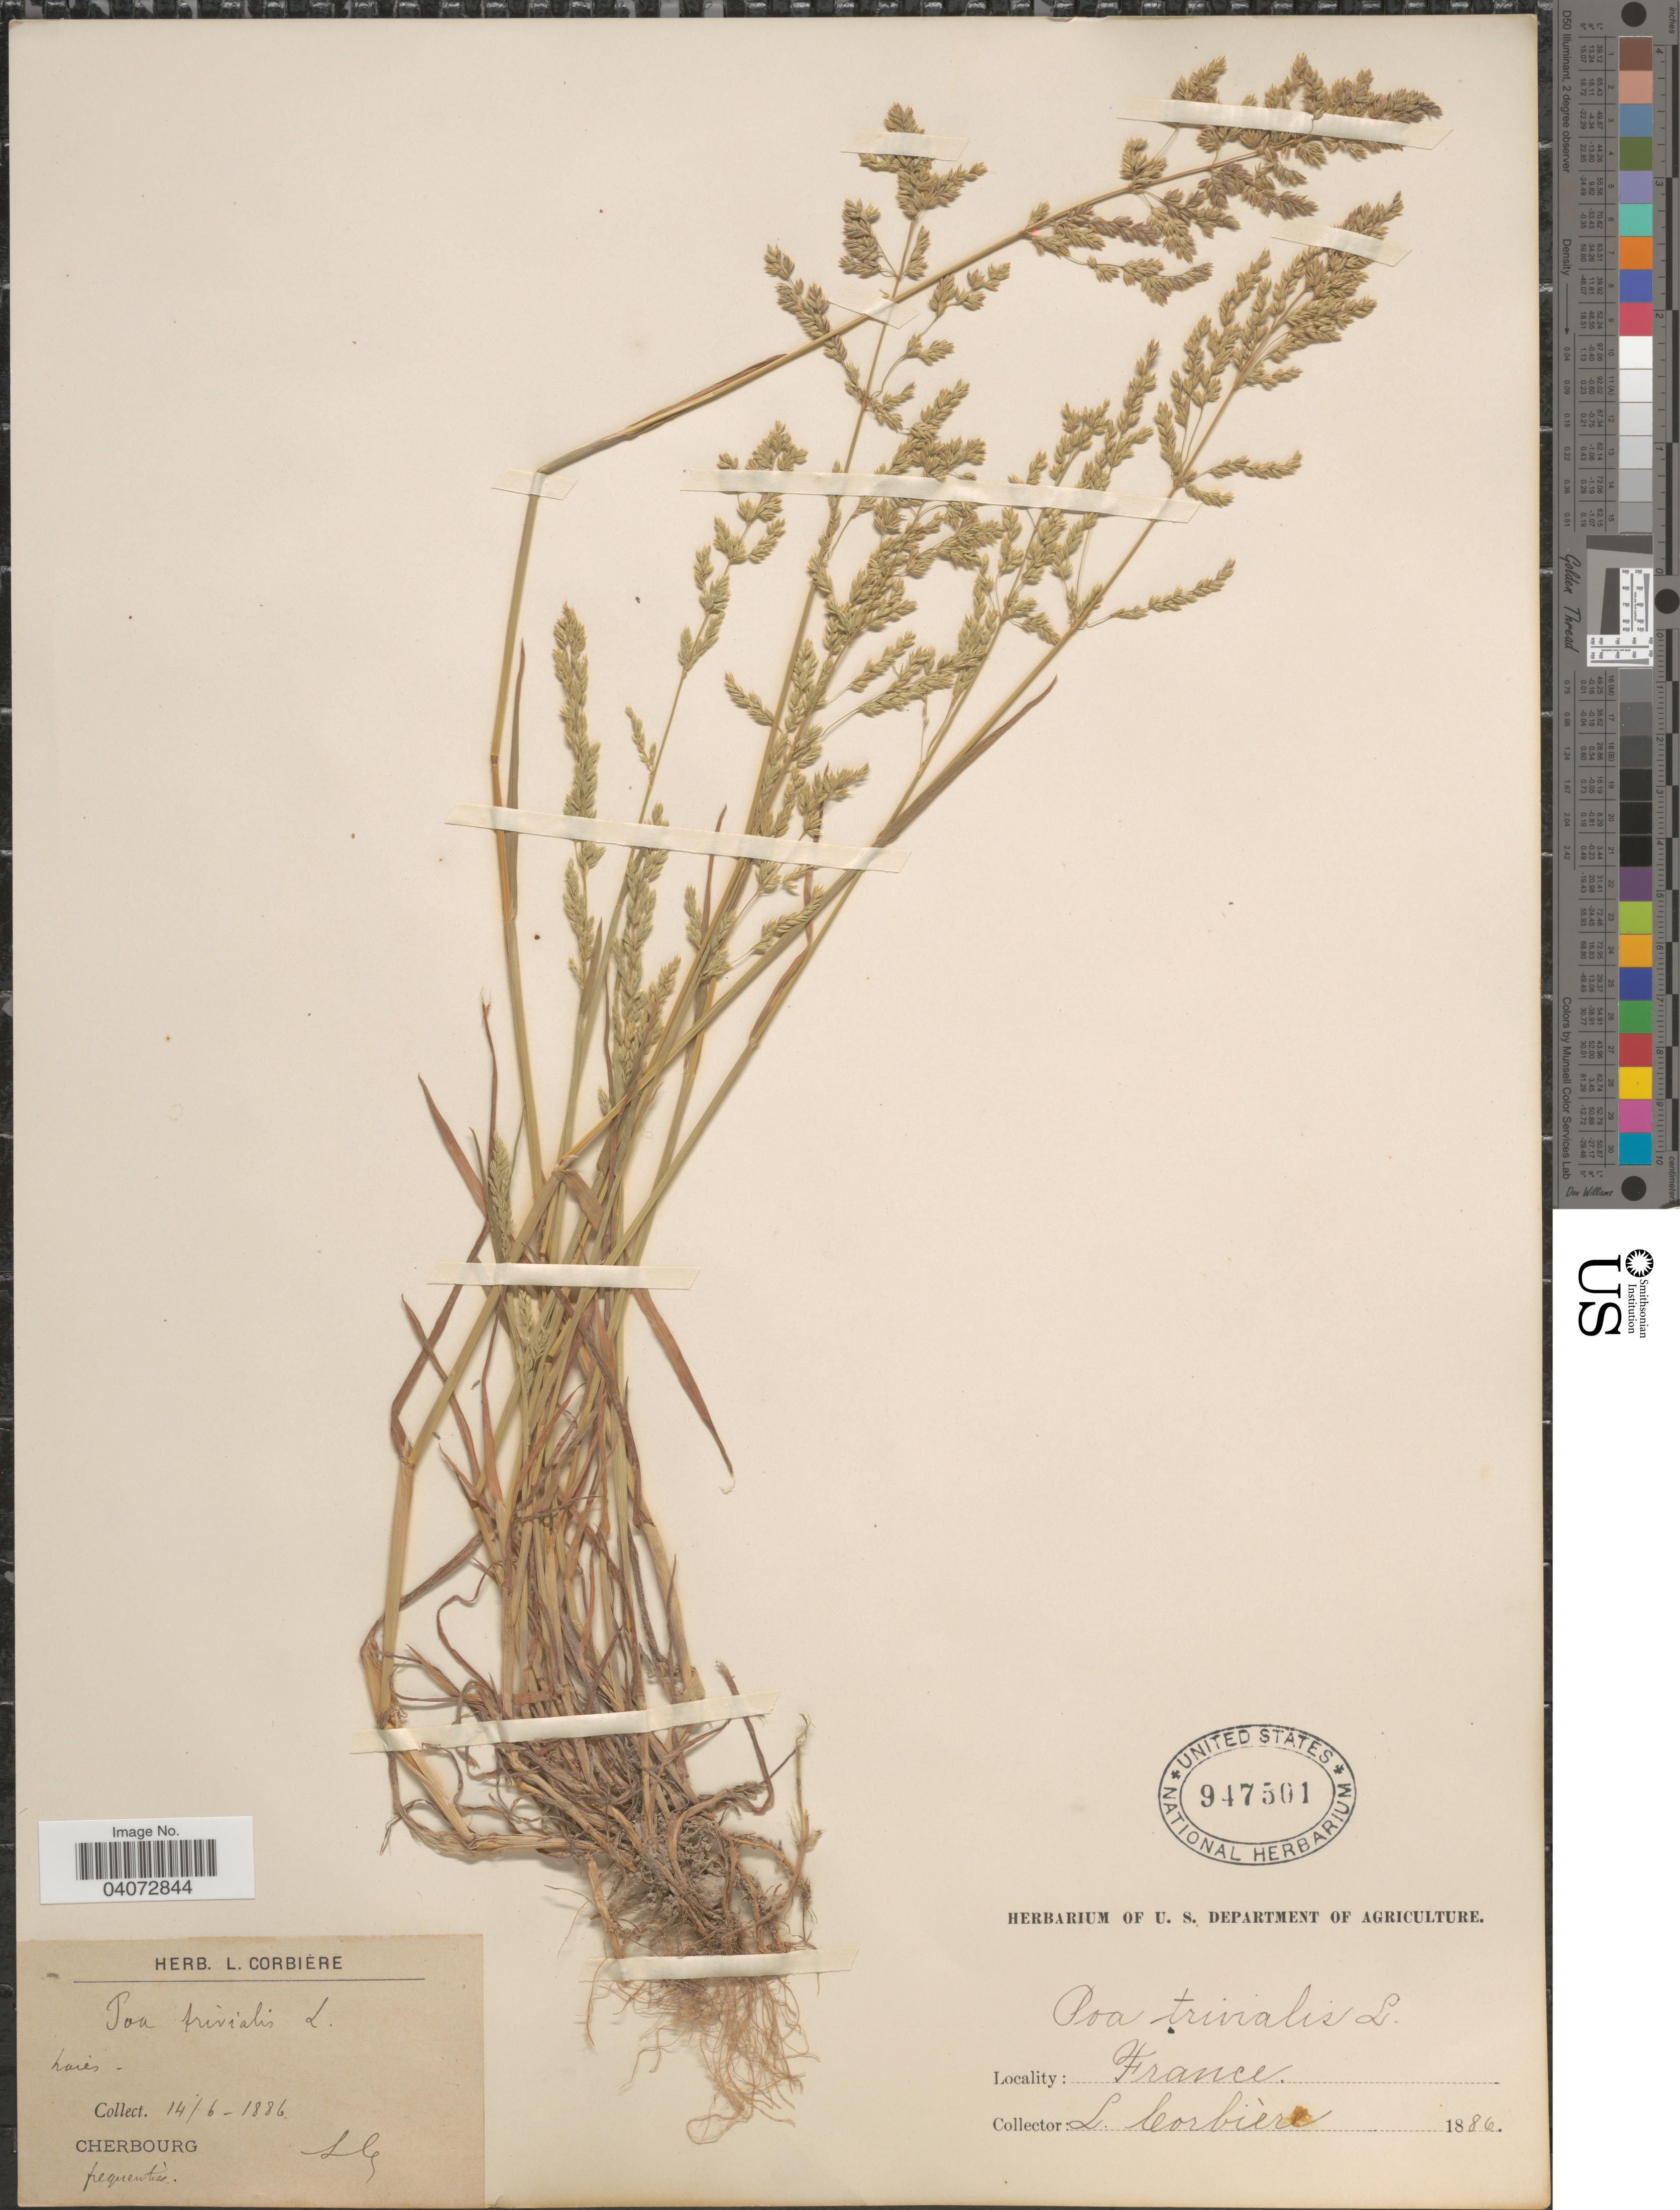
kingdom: Plantae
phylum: Tracheophyta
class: Liliopsida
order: Poales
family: Poaceae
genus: Poa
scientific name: Poa trivialis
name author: L.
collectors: L. Corbière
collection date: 1886-06-14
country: France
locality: Cherbourg.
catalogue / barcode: US 947501